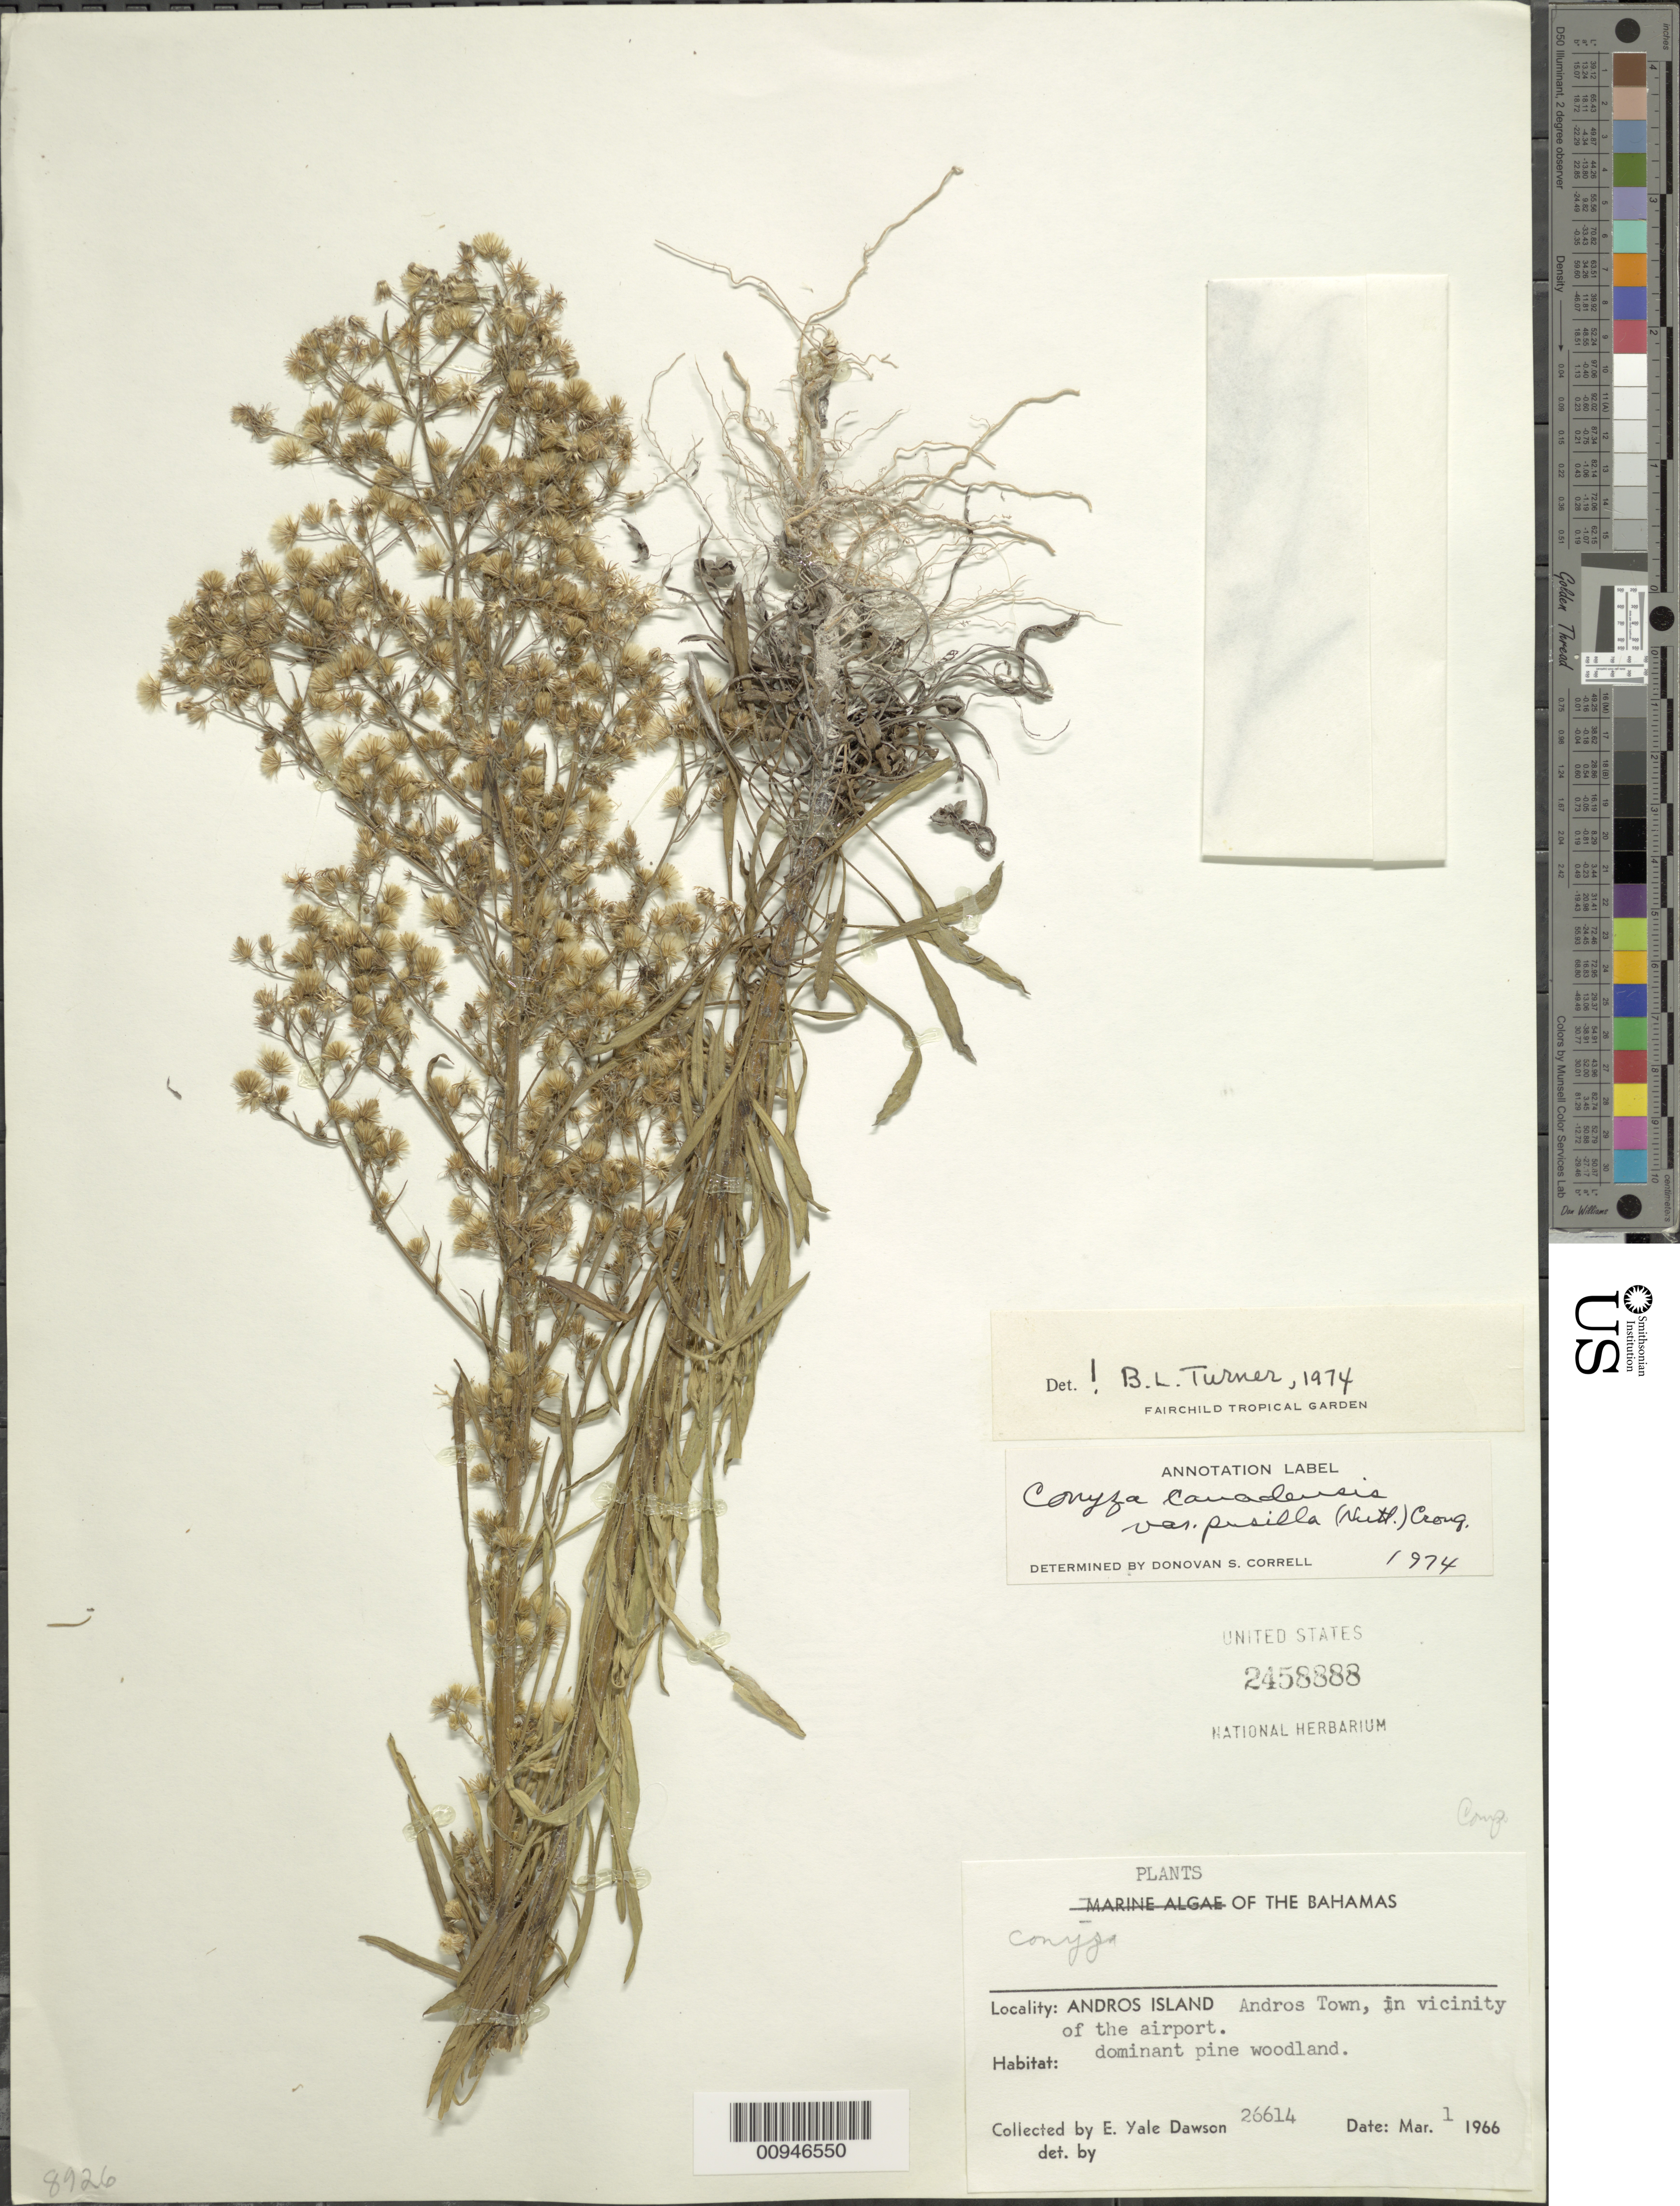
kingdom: Plantae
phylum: Tracheophyta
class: Magnoliopsida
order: Asterales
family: Asteraceae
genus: Conyza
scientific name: Conyza canadensis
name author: (L.) Cronq.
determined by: Correll, D. S.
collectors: E. Y. Dawson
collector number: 26614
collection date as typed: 01 Mar 1966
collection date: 1966-03-01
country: Bahamas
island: Andros Island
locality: Town of Andros, in vicinity of airport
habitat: Dominant pine woodland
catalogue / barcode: US 2458888